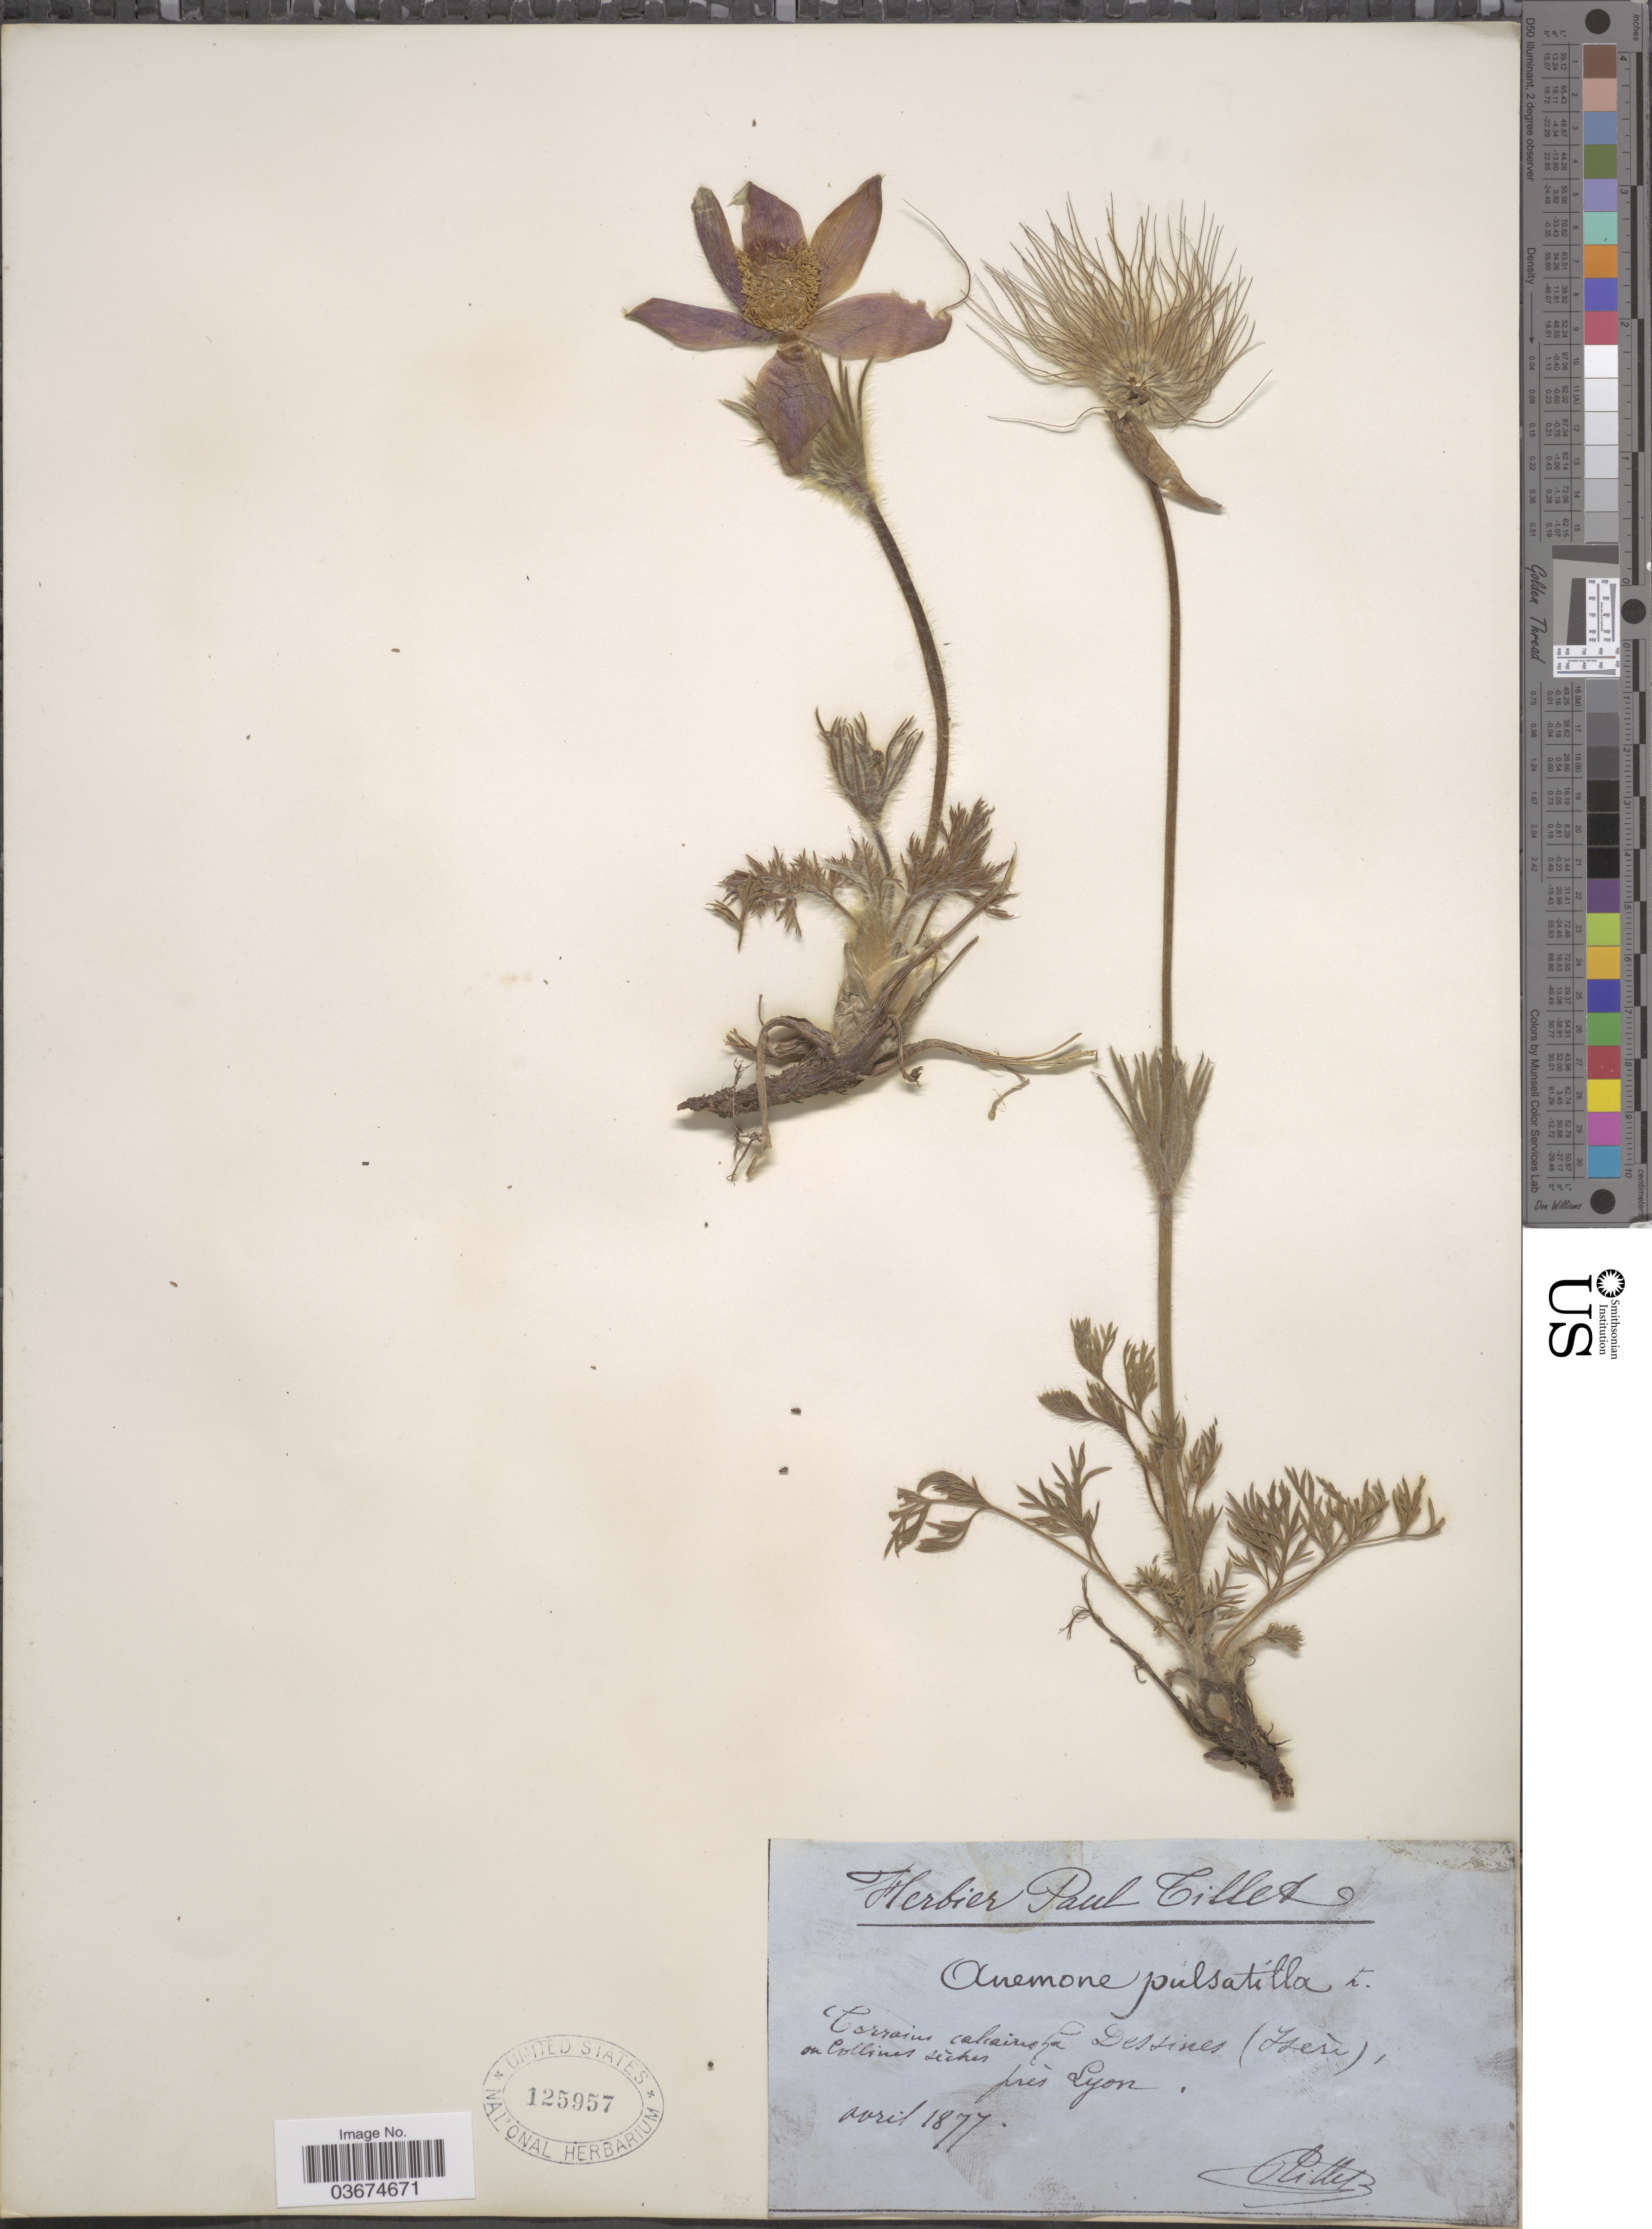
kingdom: Plantae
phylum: Tracheophyta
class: Magnoliopsida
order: Ranunculales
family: Ranunculaceae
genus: Pulsatilla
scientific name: Pulsatilla pulsatilla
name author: (L.) H. Karst.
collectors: P. Tillet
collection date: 1877-04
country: France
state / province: Auvergne-Rhône-Alpes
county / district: Isère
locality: Corrains calcairecha Dessines (Iserè), on Collines sèches près Lyon.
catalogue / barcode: US 125957